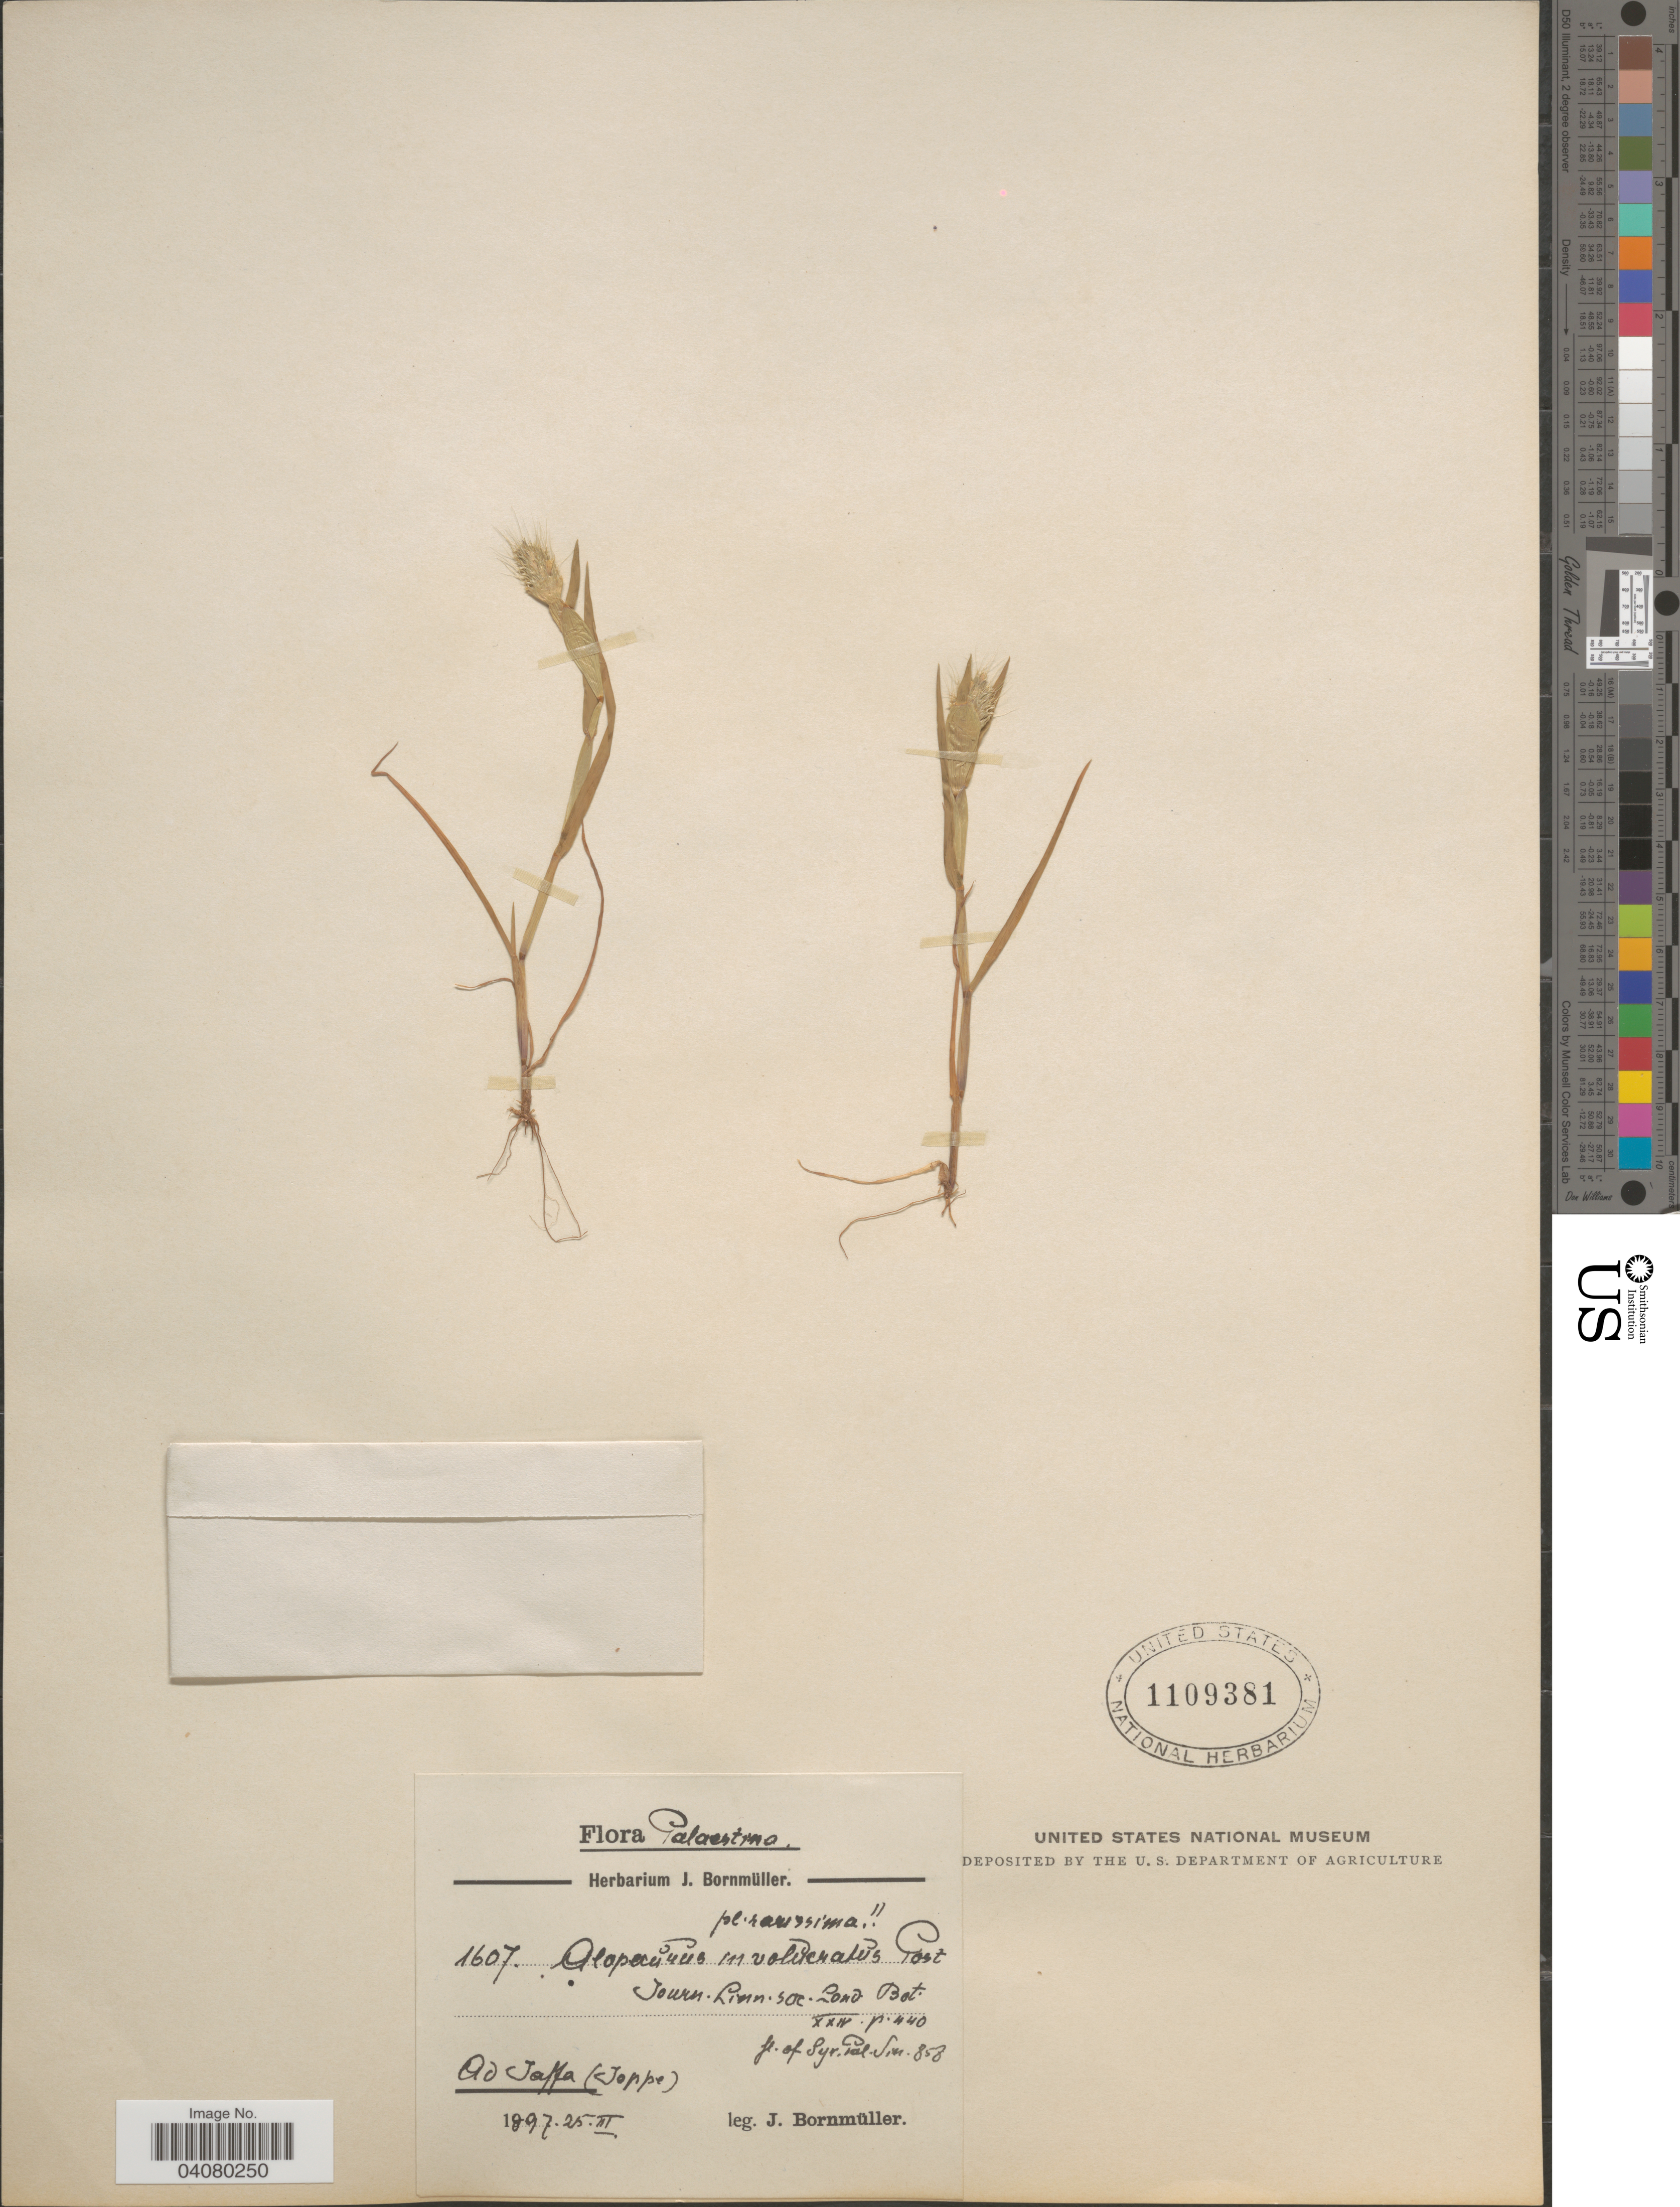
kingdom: Plantae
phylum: Tracheophyta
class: Liliopsida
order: Poales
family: Poaceae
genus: Cornucopiae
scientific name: Cornucopiae alopecuroides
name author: L.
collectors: J. Bornmüller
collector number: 1607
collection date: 1897-03-25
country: Israel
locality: Palaestina. Ad Jaffa (Joppe).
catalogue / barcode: US 1109381